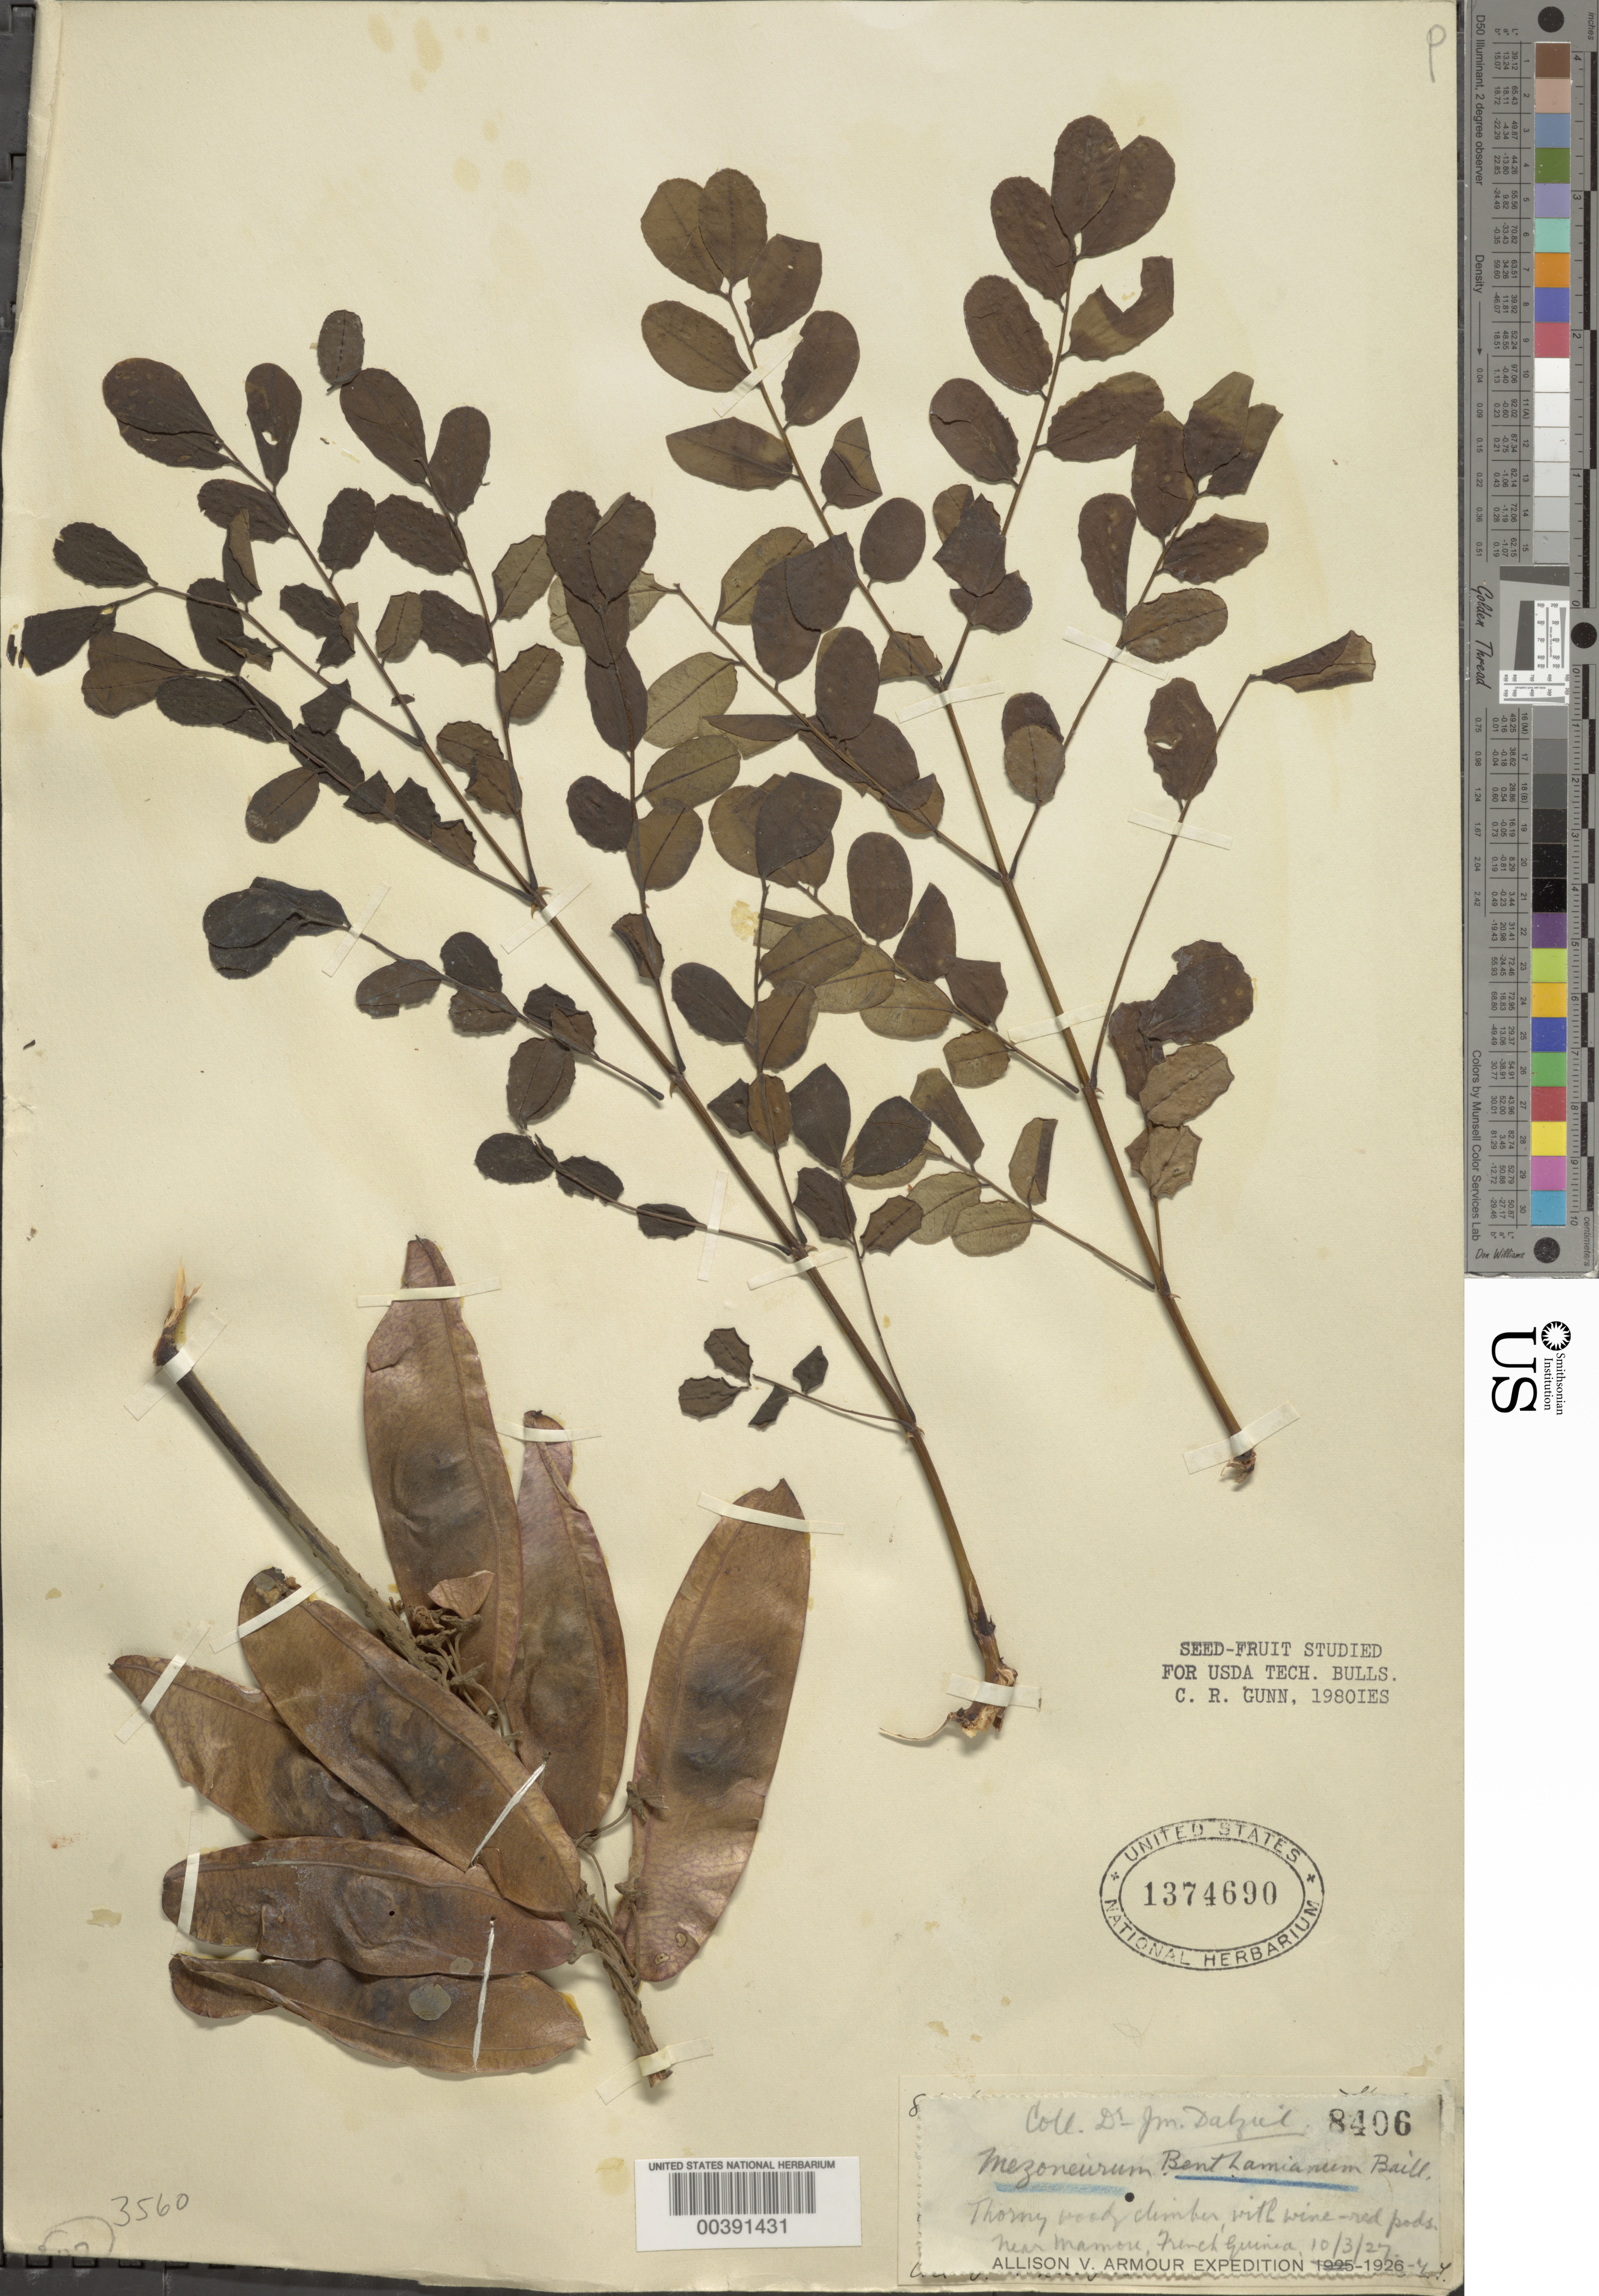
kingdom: Plantae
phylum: Tracheophyta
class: Magnoliopsida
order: Fabales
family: Fabaceae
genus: Mezoneuron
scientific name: Mezoneuron benthamianum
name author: Baill.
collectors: J. Dalziel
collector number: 8406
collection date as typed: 10 Mar 1927 or 03 Oct 1927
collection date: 1927-03-10 or 1927-10-03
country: Guinea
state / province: Kindia / Mamou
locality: Near mamou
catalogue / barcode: US 1374690